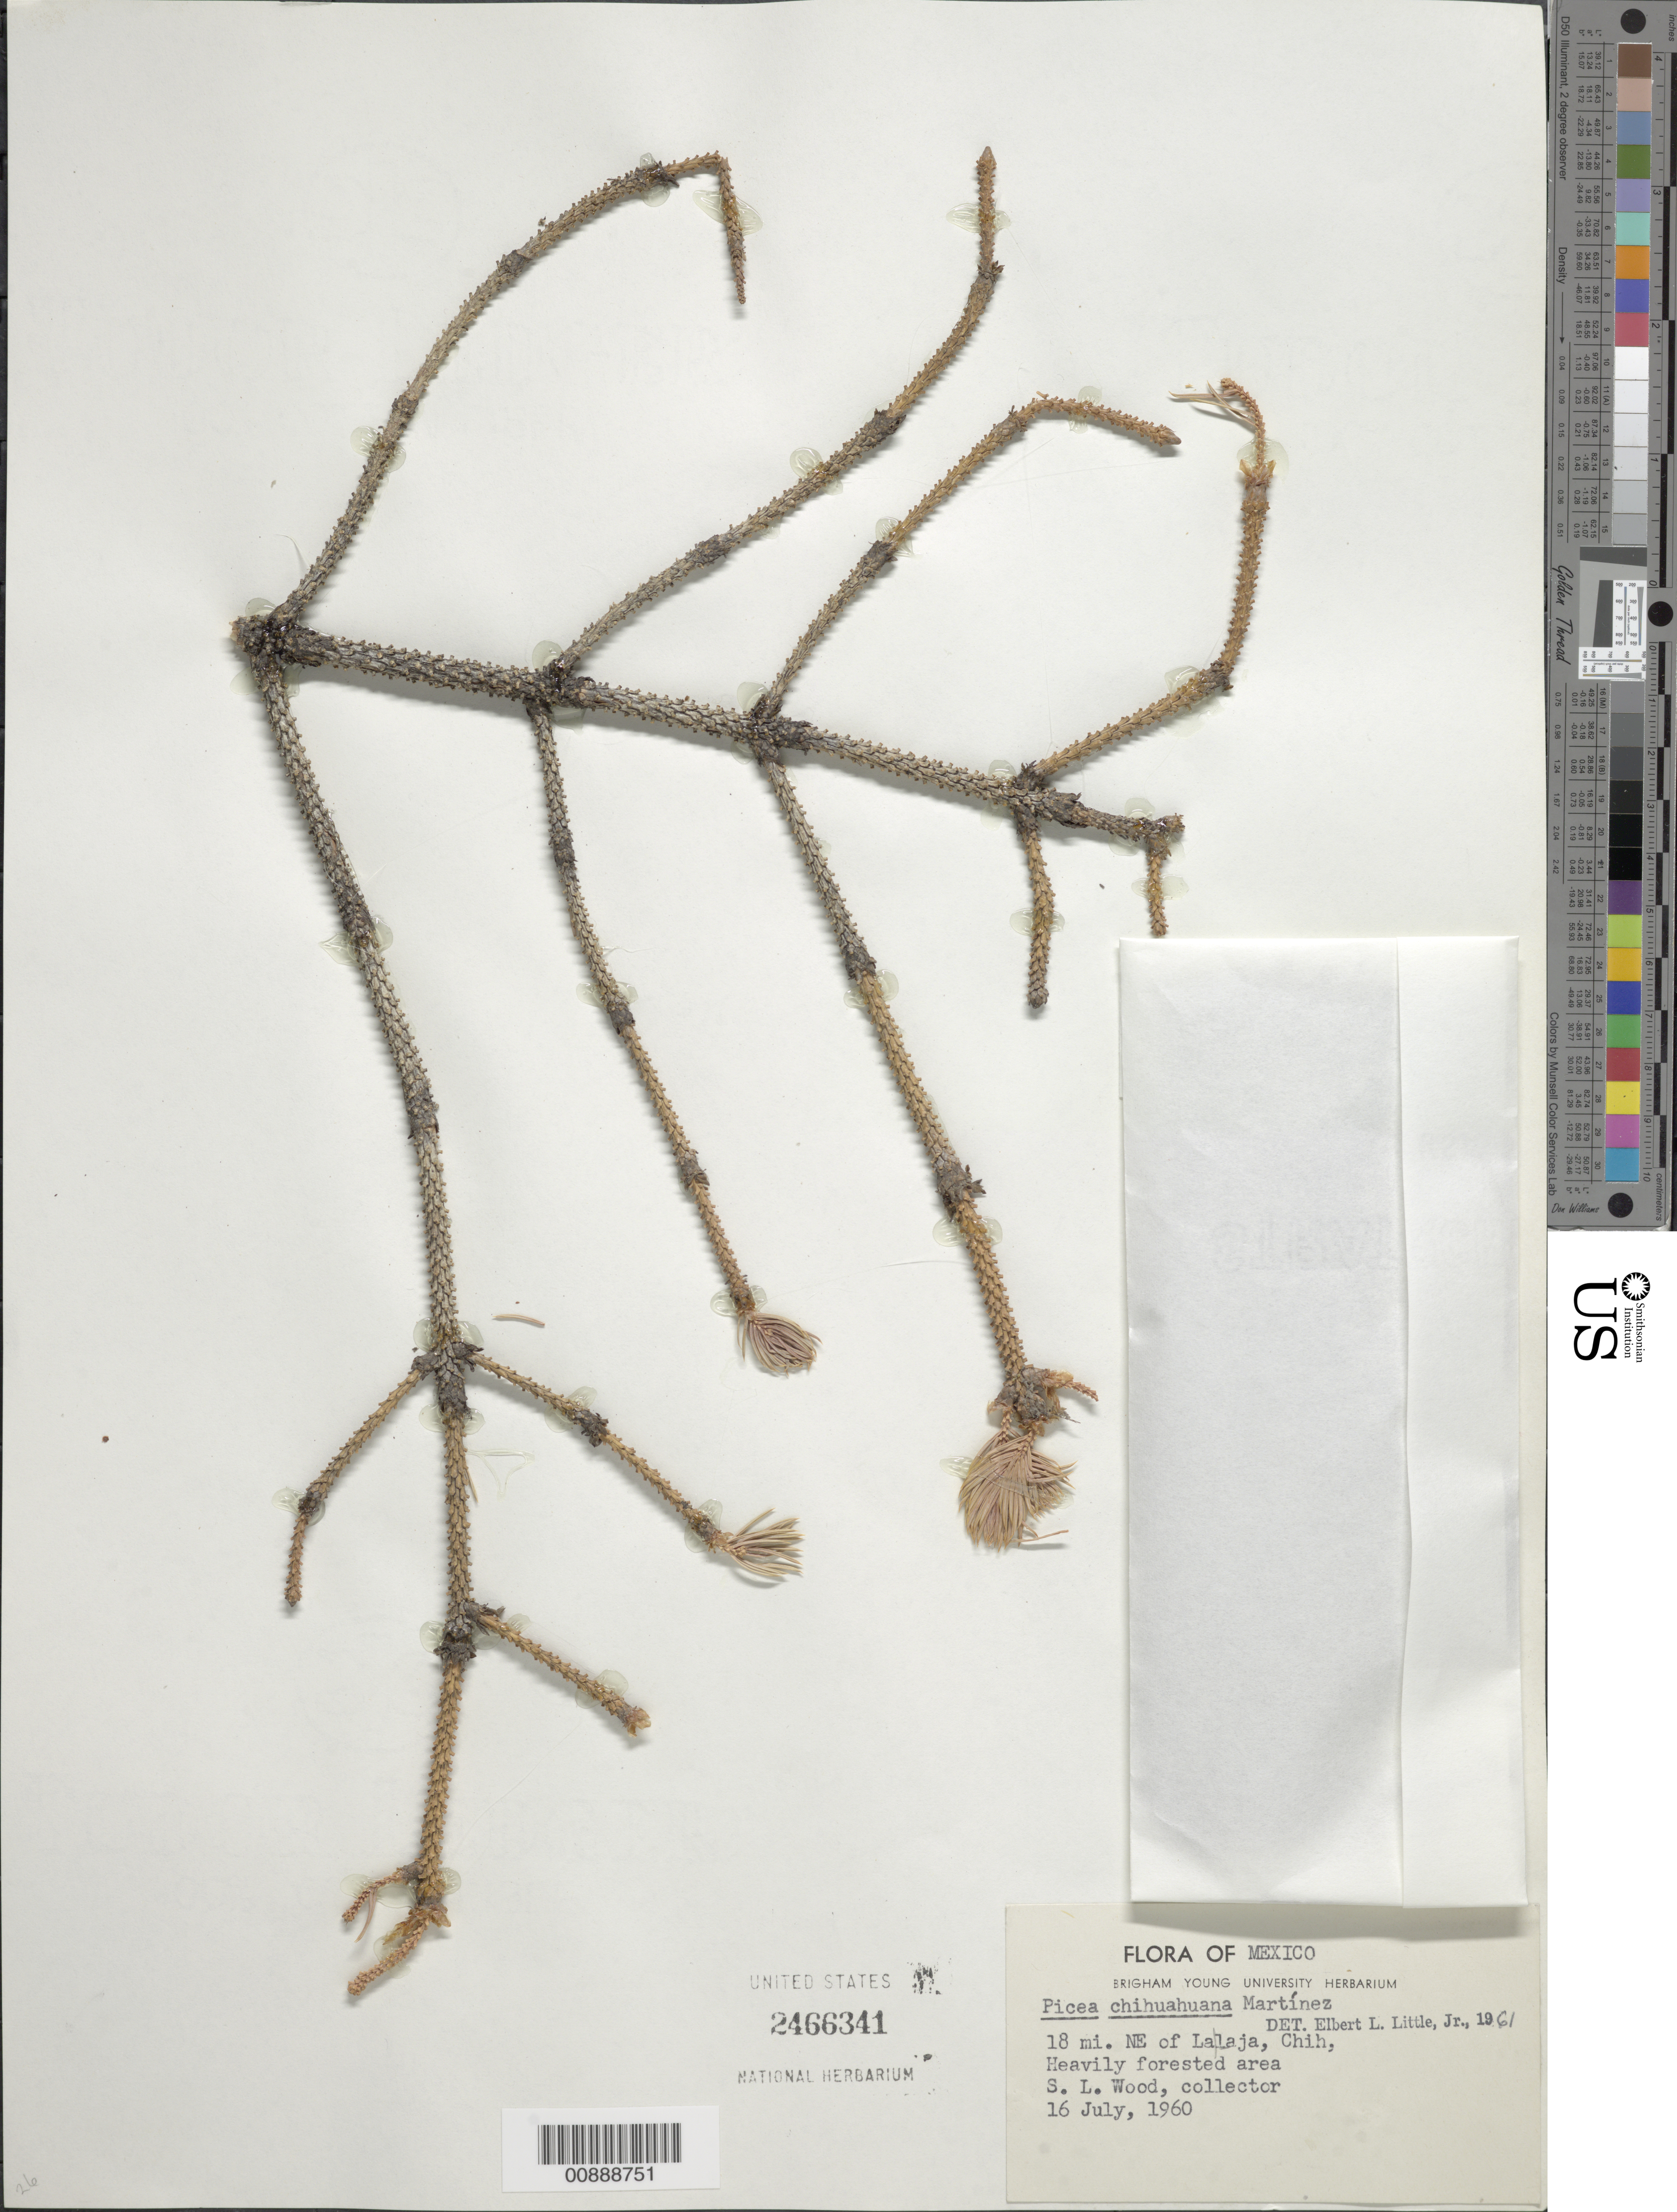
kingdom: Plantae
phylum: Tracheophyta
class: Pinopsida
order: Pinales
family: Pinaceae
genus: Picea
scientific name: Picea chihuahuana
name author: Martínez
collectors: Wood, S. L.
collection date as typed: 16 Jul 1960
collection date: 1960-07-16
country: Mexico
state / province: Chihuahua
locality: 18 mi. NE of La Laja, Chihuahua.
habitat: Heavily forested area.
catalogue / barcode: US 2466341